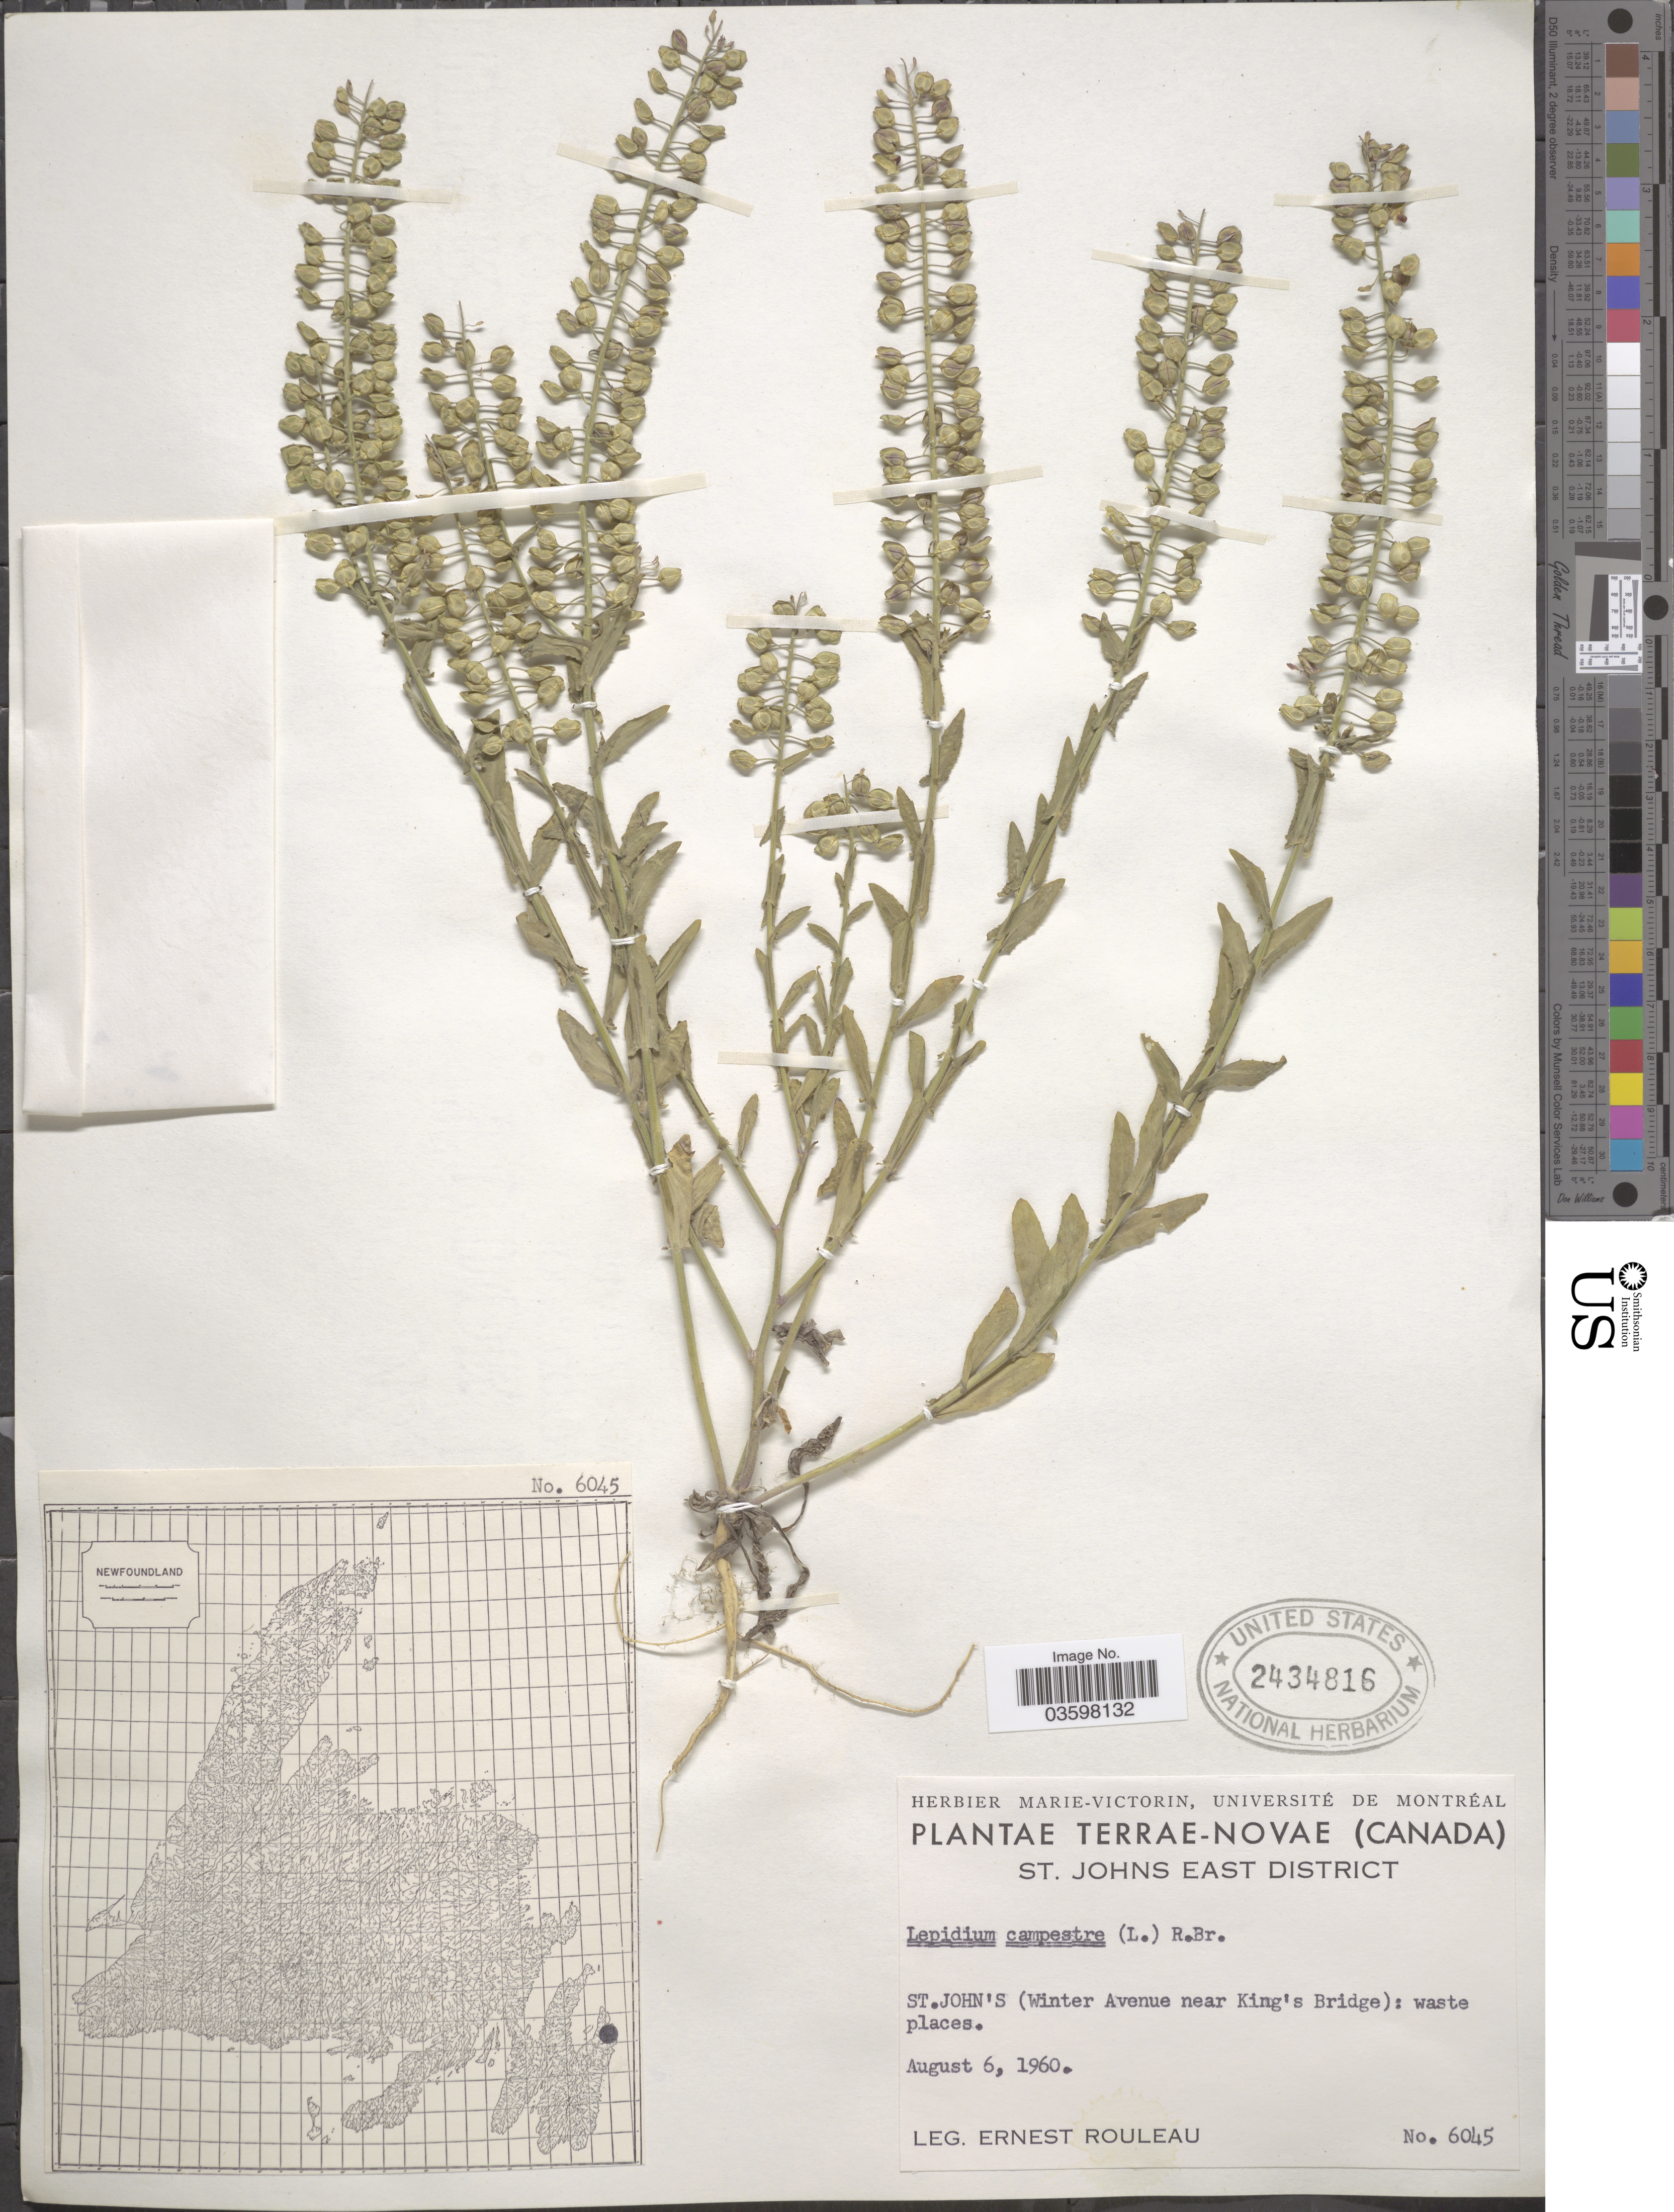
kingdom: Plantae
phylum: Tracheophyta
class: Magnoliopsida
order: Brassicales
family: Brassicaceae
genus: Lepidium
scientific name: Lepidium campestre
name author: (L.) W.T. Aiton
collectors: J. Rouleau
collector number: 6045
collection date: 1960-08-06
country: Canada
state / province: Newfoundland and Labrador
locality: Terrae-Novae. St. Johns East District. St. John's (Winter Avenue near King's Bridge).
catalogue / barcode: US 2434816